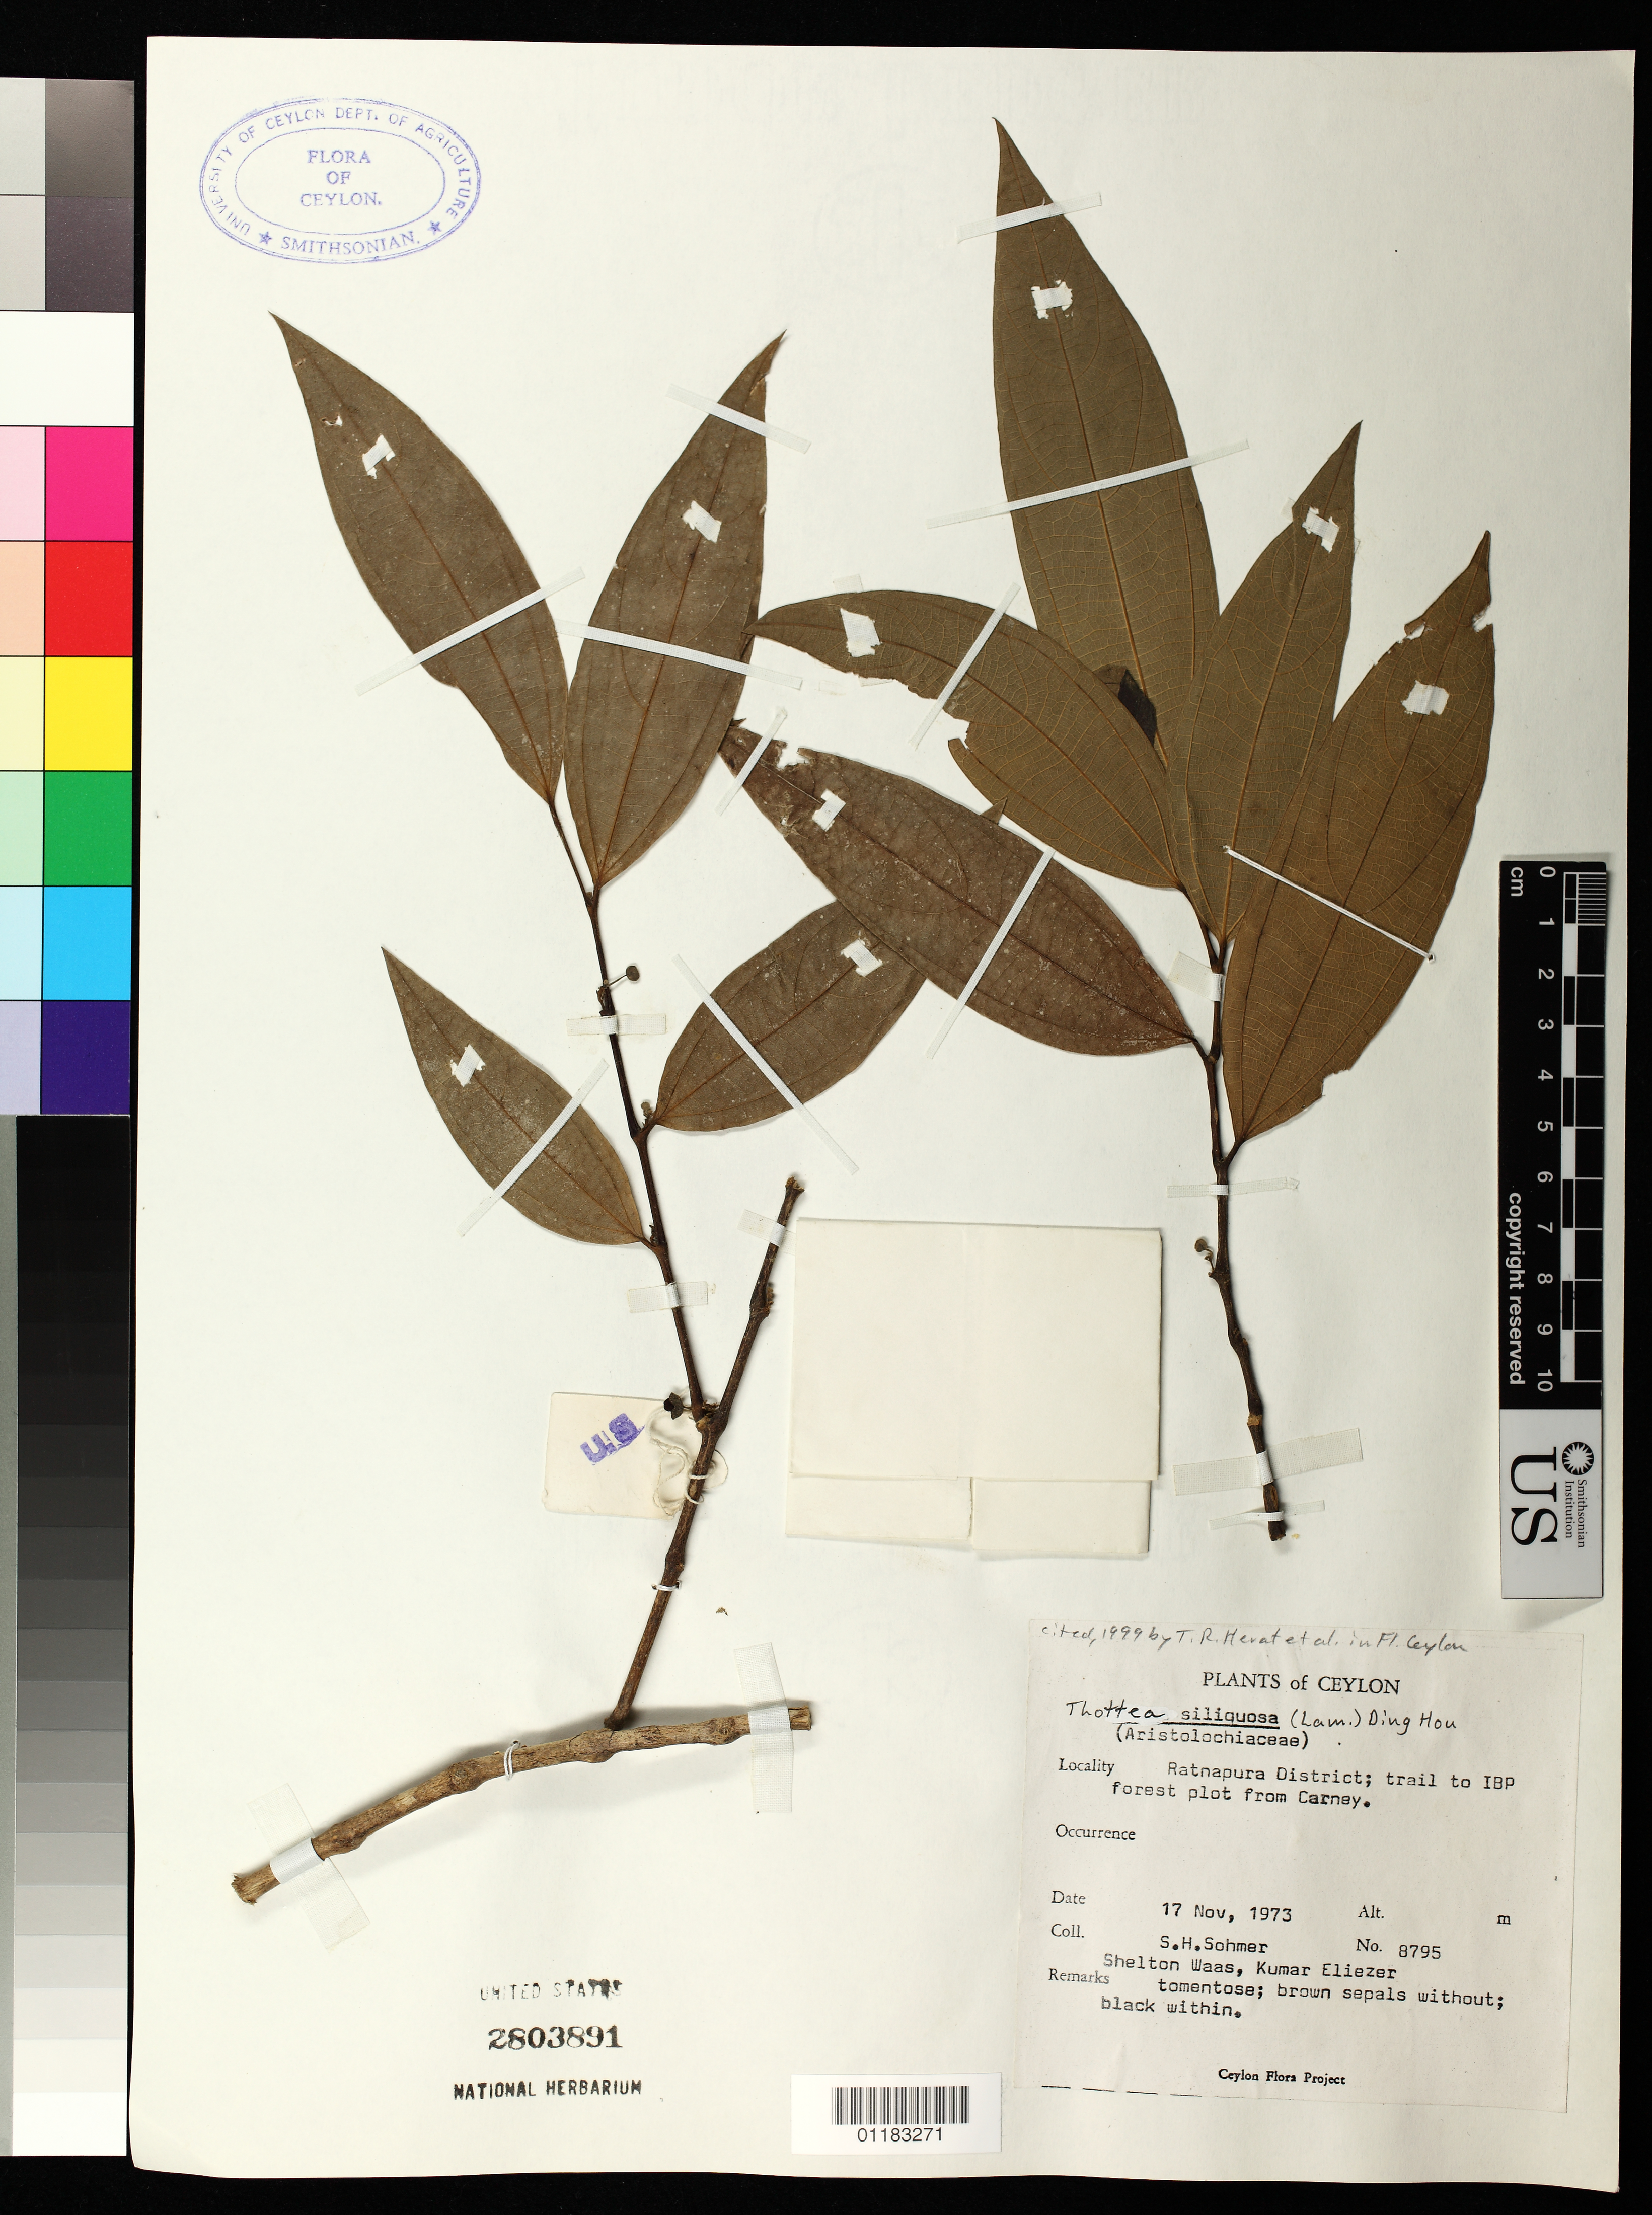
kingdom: Plantae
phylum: Tracheophyta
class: Magnoliopsida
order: Piperales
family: Aristolochiaceae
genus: Thottea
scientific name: Thottea siliquosa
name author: (Lam.) Ding Hou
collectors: S. H. Sohmer, S. Waas & K. Eliezer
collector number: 8795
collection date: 1973-11-17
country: Sri Lanka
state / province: Sabaragamuwa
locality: Ratnapura District; trail to IBP forest plot from Carney.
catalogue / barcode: US 2803891